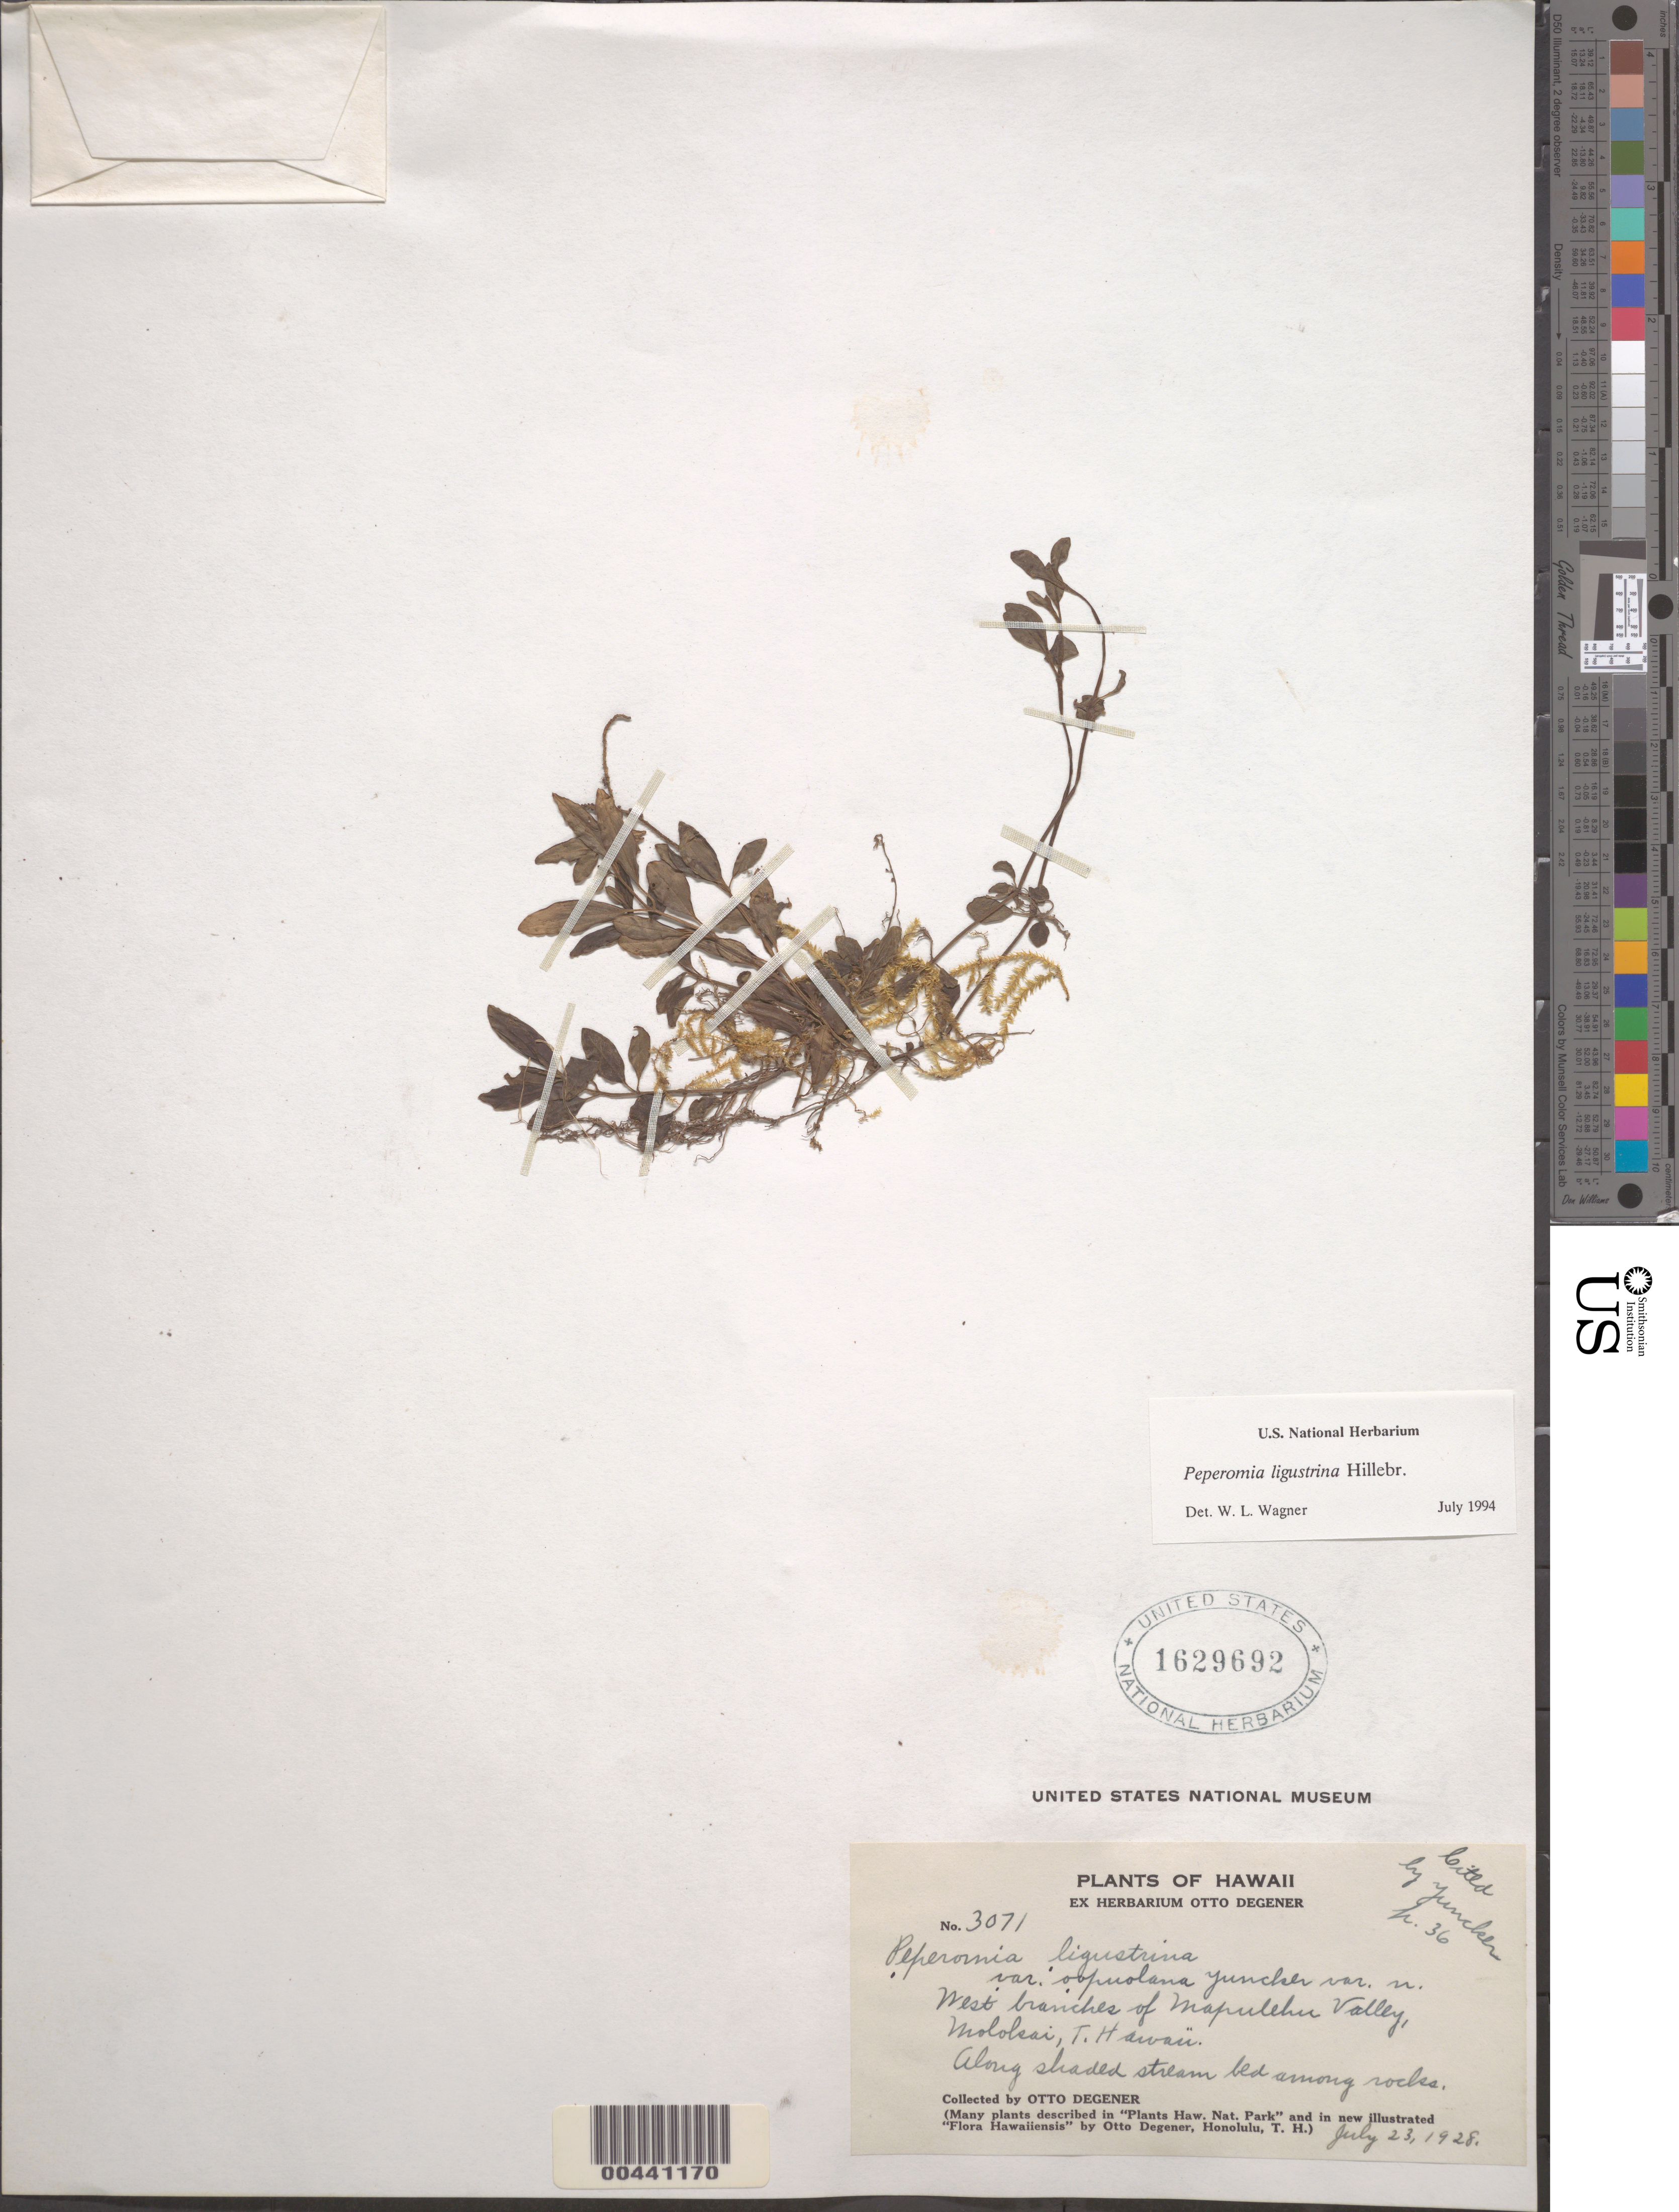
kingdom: Plantae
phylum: Tracheophyta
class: Magnoliopsida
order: Piperales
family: Piperaceae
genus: Peperomia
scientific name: Peperomia ligustrina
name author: Hillebr.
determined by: Wagner, W. L., (BOT), Smithsonian Institution - National Museum of Natural History (UNITED STATES)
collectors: O. Degener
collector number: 3071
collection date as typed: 23 Jul 1928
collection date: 1928-07-23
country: United States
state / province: Hawaii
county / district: Maui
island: Moloka'i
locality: West branches of Mapulehu Valley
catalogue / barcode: US 1629692